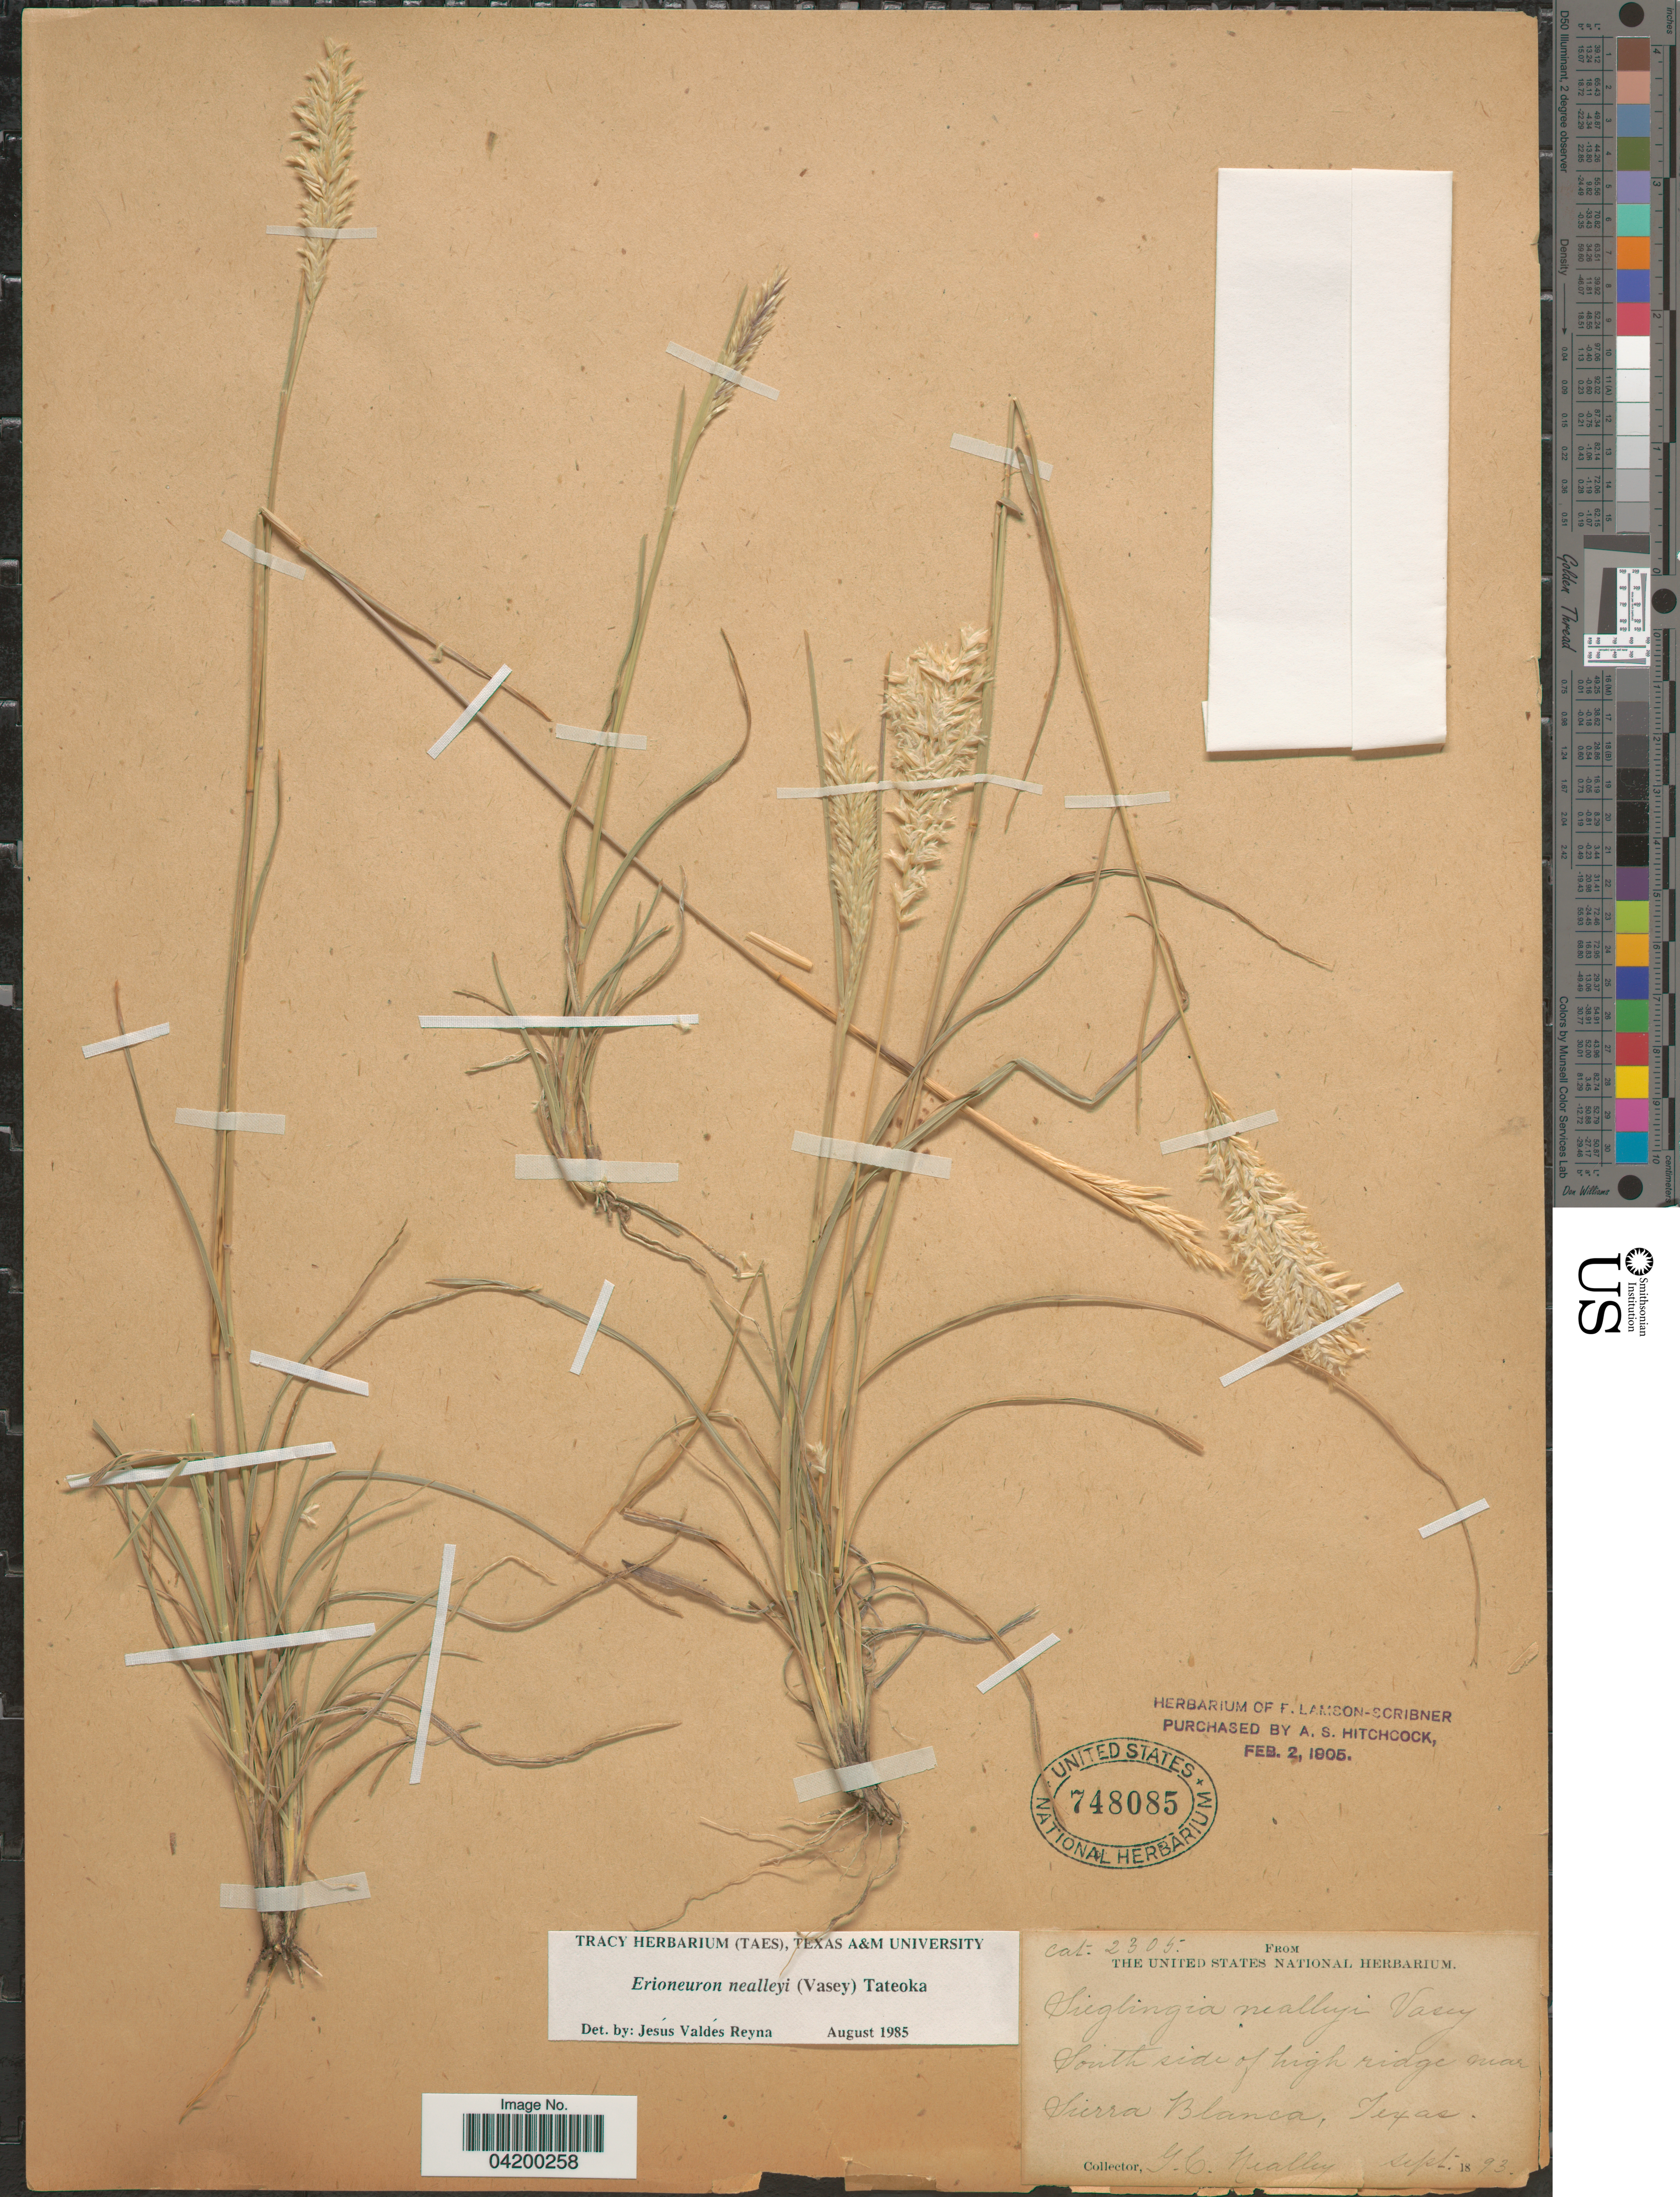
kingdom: Plantae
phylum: Tracheophyta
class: Liliopsida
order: Poales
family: Poaceae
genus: Erioneuron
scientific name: Erioneuron nealleyi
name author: (Vasey) Tateoka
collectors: G. C. Nealley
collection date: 1893-09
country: United States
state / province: Texas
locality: South side of high ridge near Sierra Blanca.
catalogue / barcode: US 748085